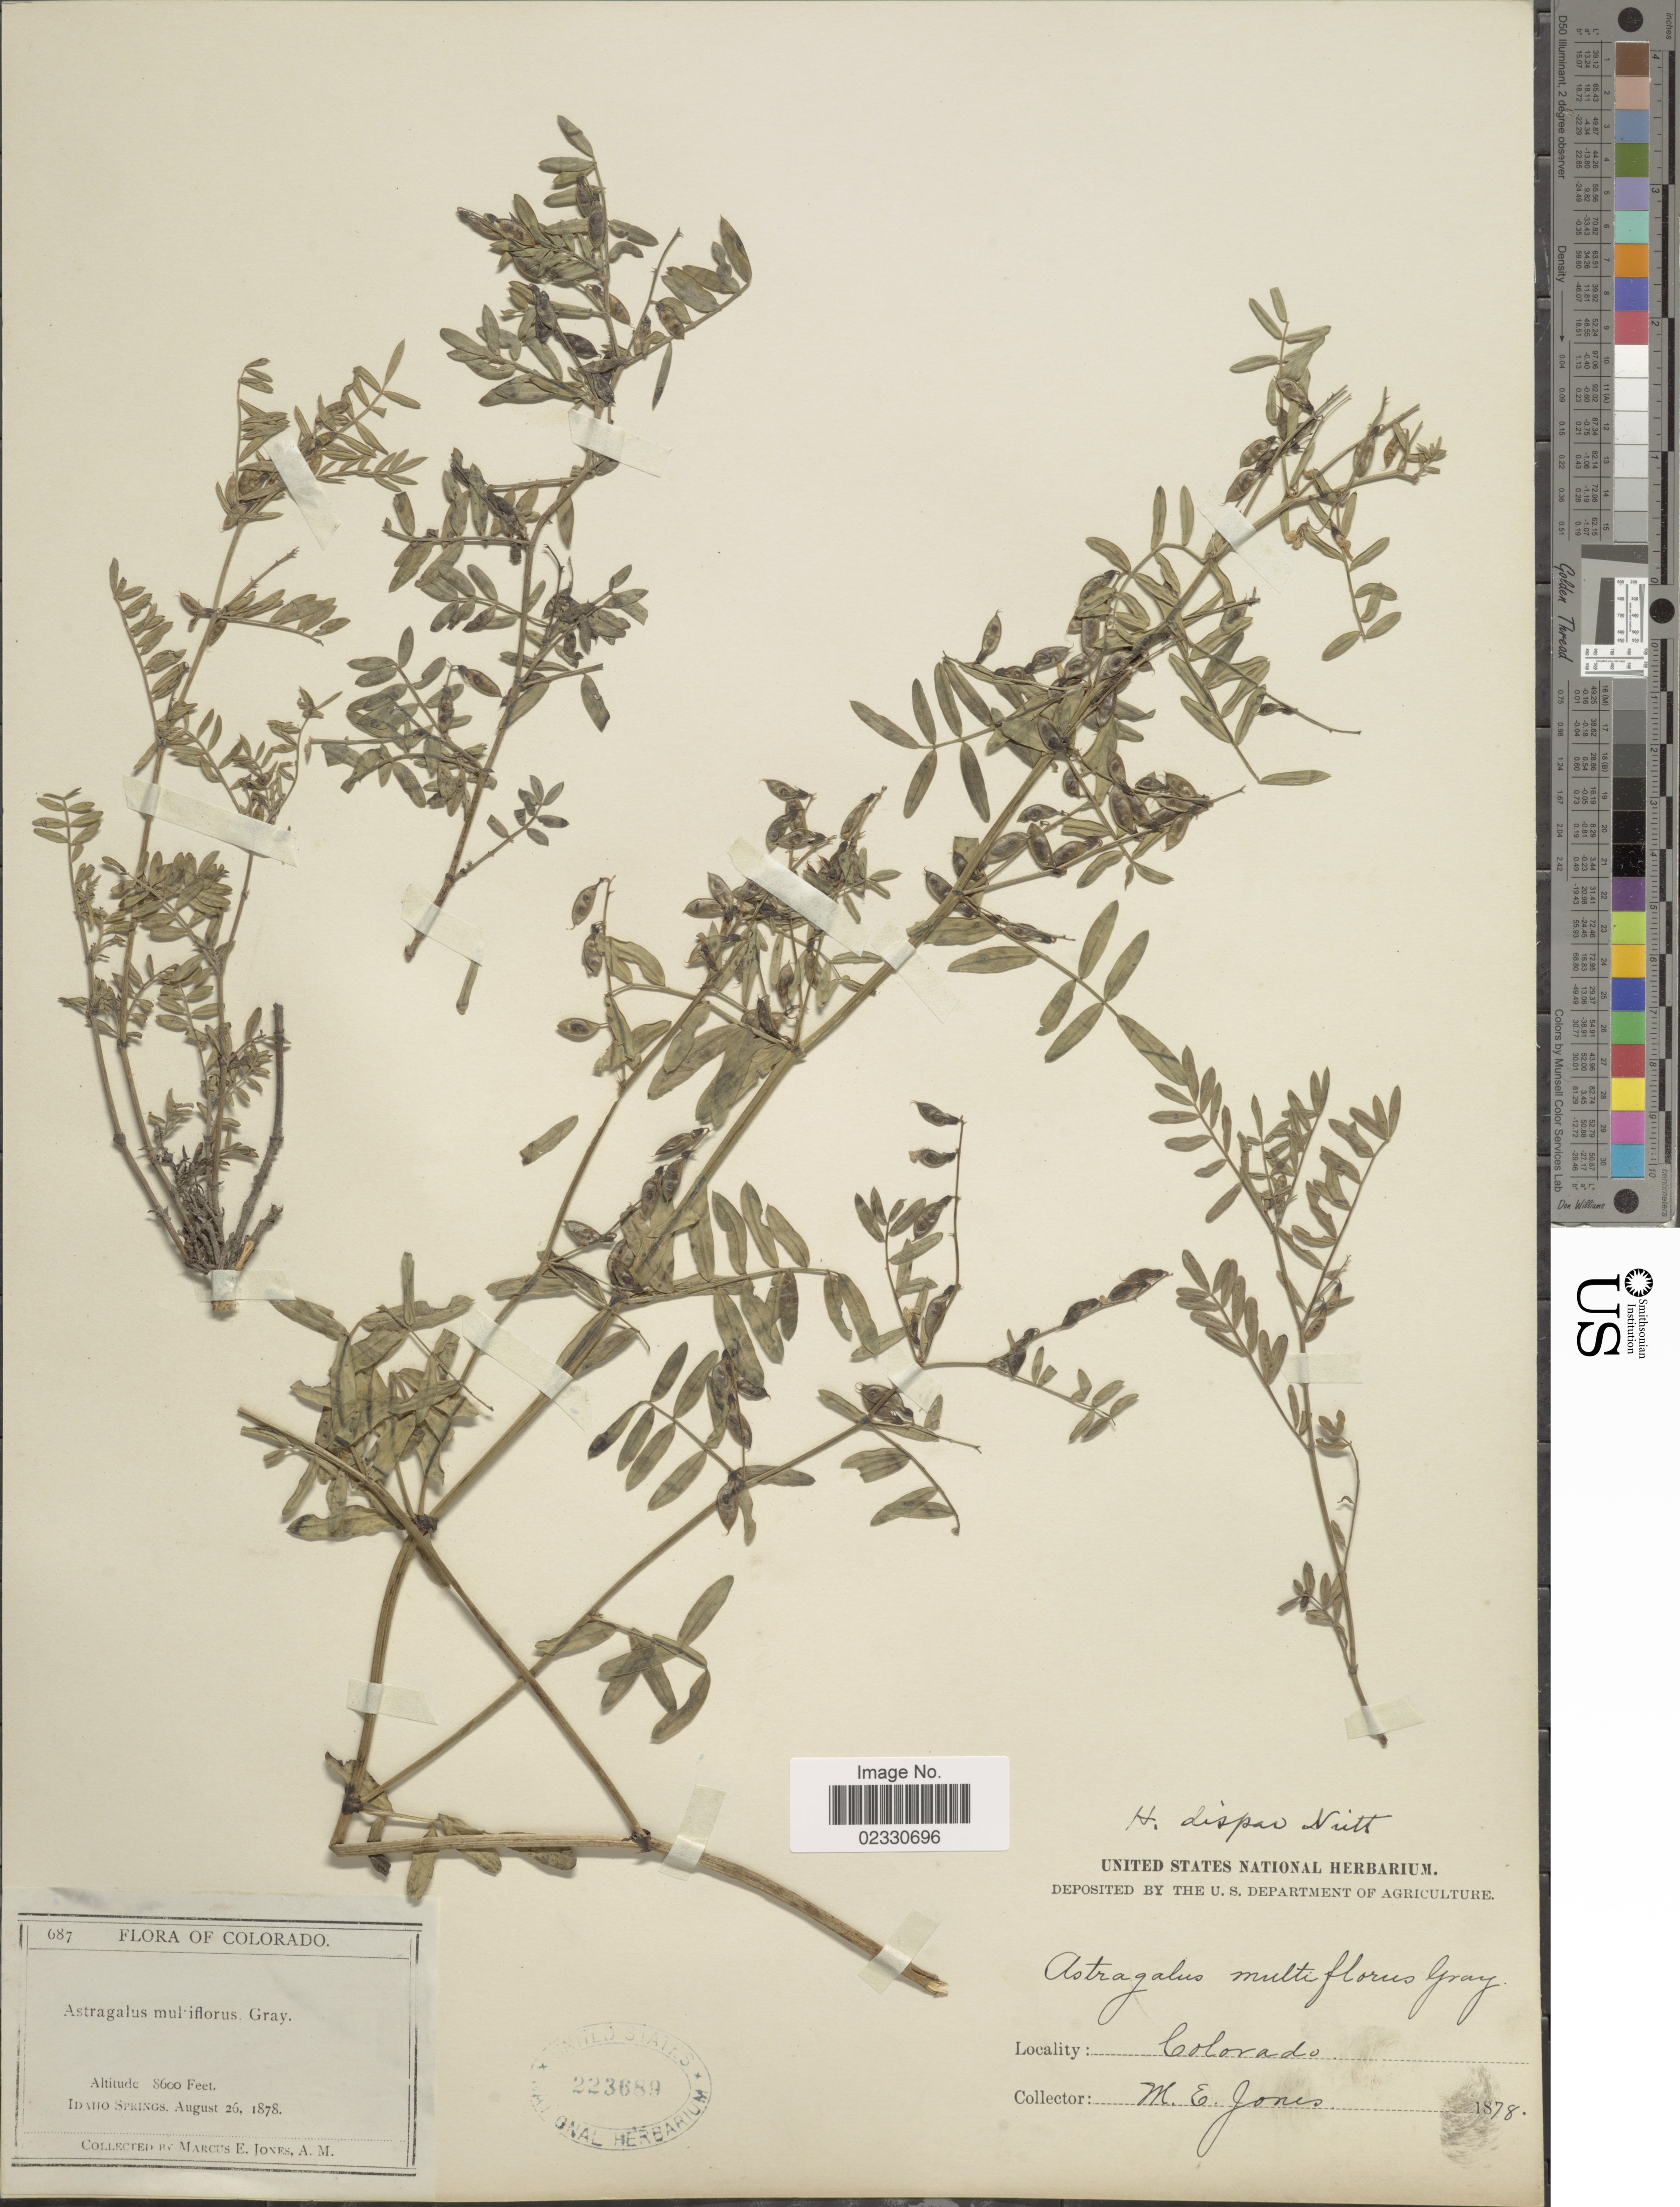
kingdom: Plantae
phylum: Tracheophyta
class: Magnoliopsida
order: Fabales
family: Fabaceae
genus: Astragalus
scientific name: Astragalus multiflorus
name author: (Pursh) A. Gray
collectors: M. E. Jones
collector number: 687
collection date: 1878-08-26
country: United States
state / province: Colorado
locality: Idaho Springs.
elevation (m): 2621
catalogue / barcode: US 223689